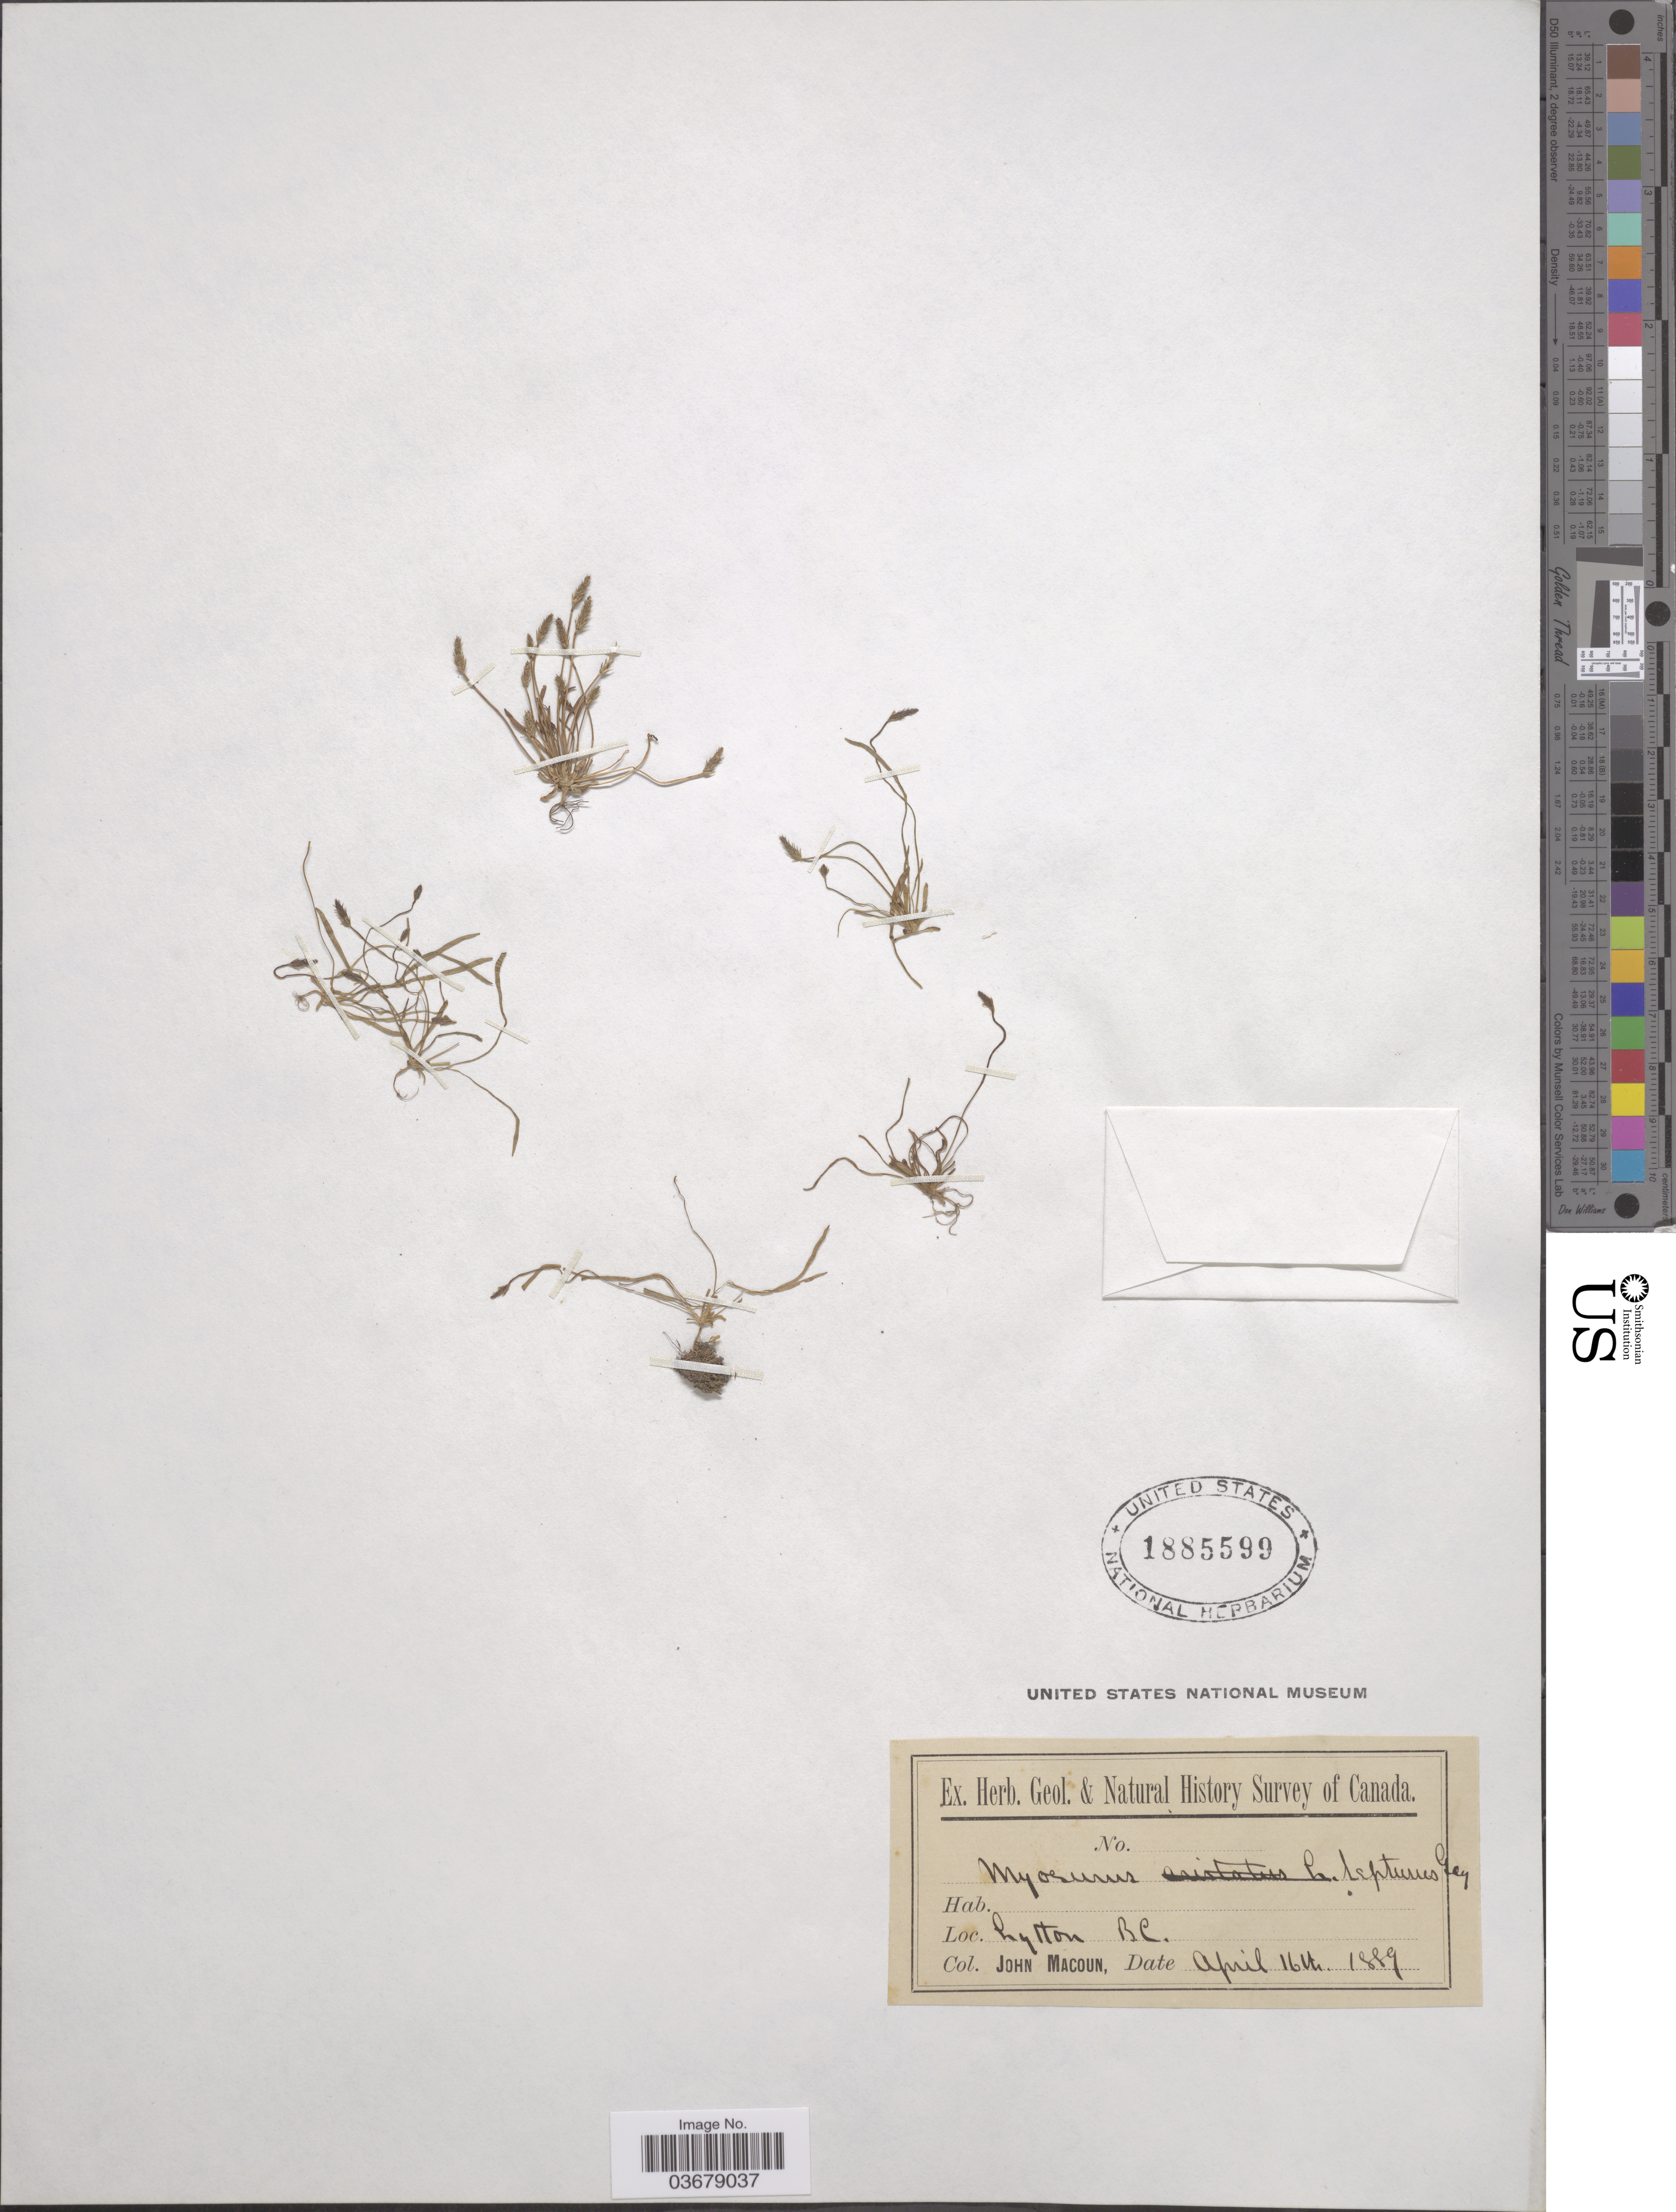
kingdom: Plantae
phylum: Tracheophyta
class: Magnoliopsida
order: Ranunculales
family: Ranunculaceae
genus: Myosurus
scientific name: Myosurus aristatus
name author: Benth.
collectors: J. Macoun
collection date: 1889-04-16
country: Canada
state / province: British Columbia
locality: Lytton.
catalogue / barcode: US 1885599